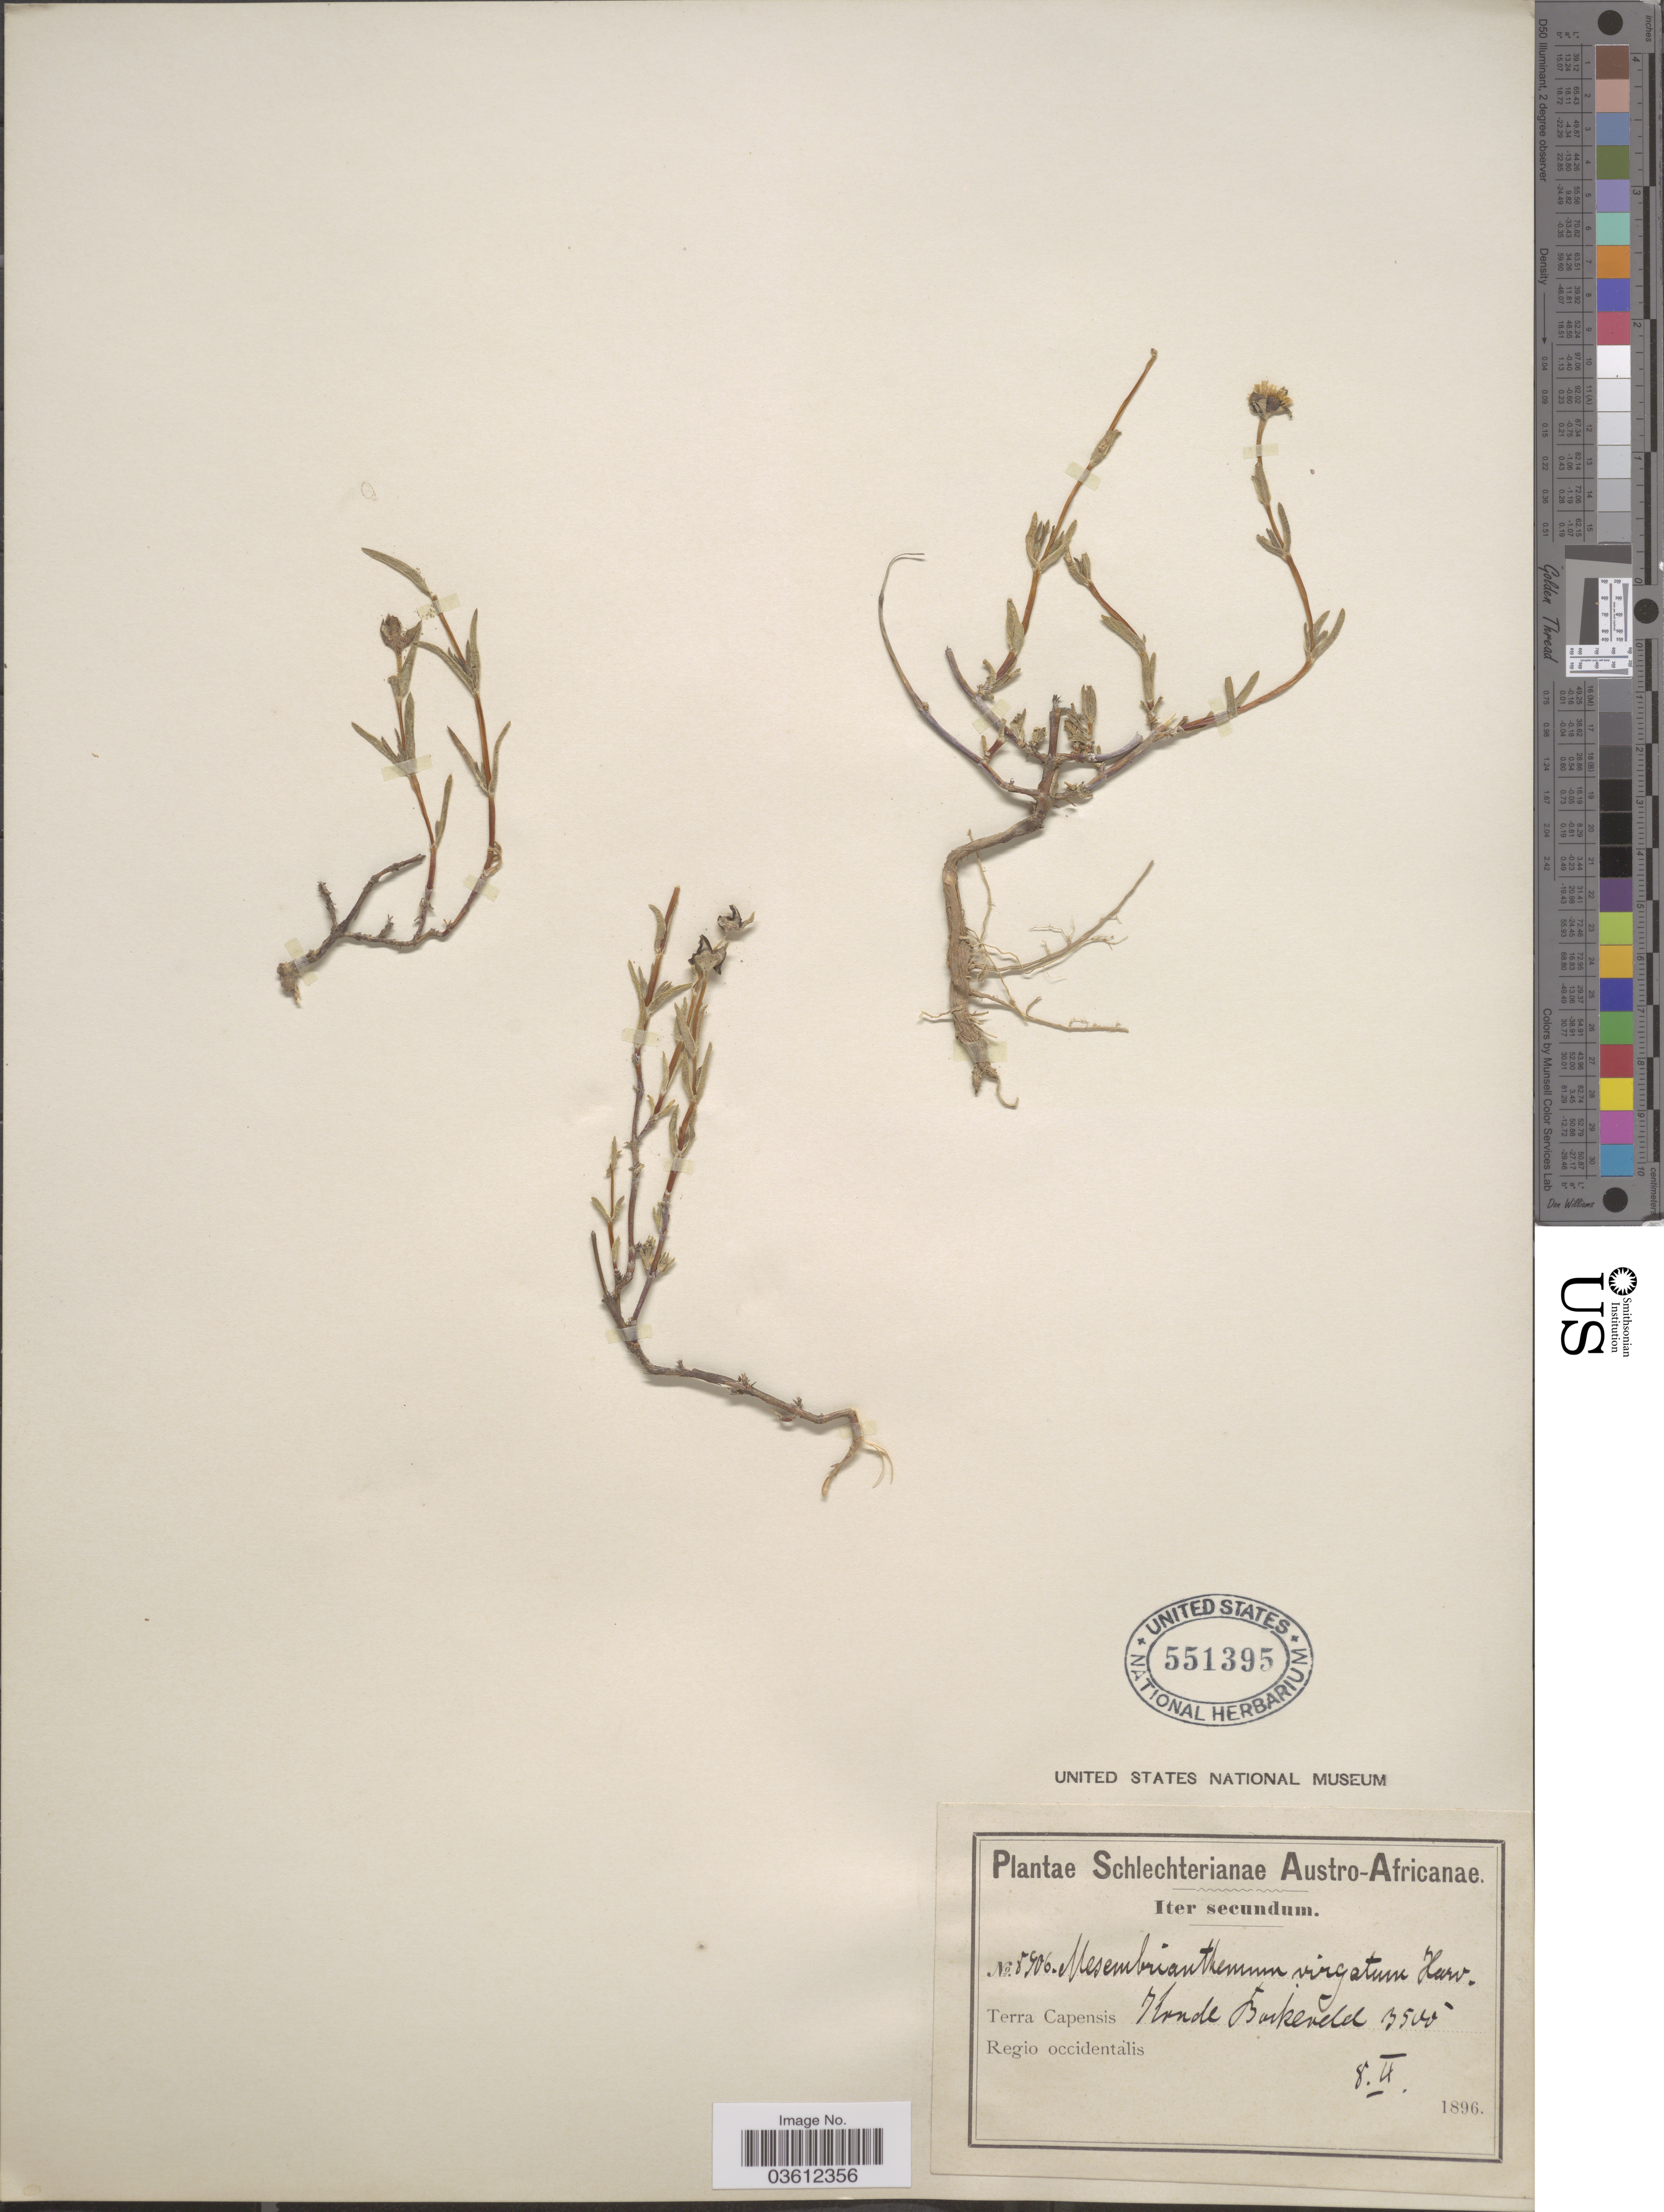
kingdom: Plantae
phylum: Tracheophyta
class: Magnoliopsida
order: Caryophyllales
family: Aizoaceae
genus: Mesembryanthemum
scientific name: Mesembryanthemum virgatum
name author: Haw.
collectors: Schlechter, --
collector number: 8906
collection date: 1896-09-08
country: South Africa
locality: Austro-Africanae. Terra Capensis Koude Bockeveld. Regio occidentalis.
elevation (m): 1067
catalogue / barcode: US 551395